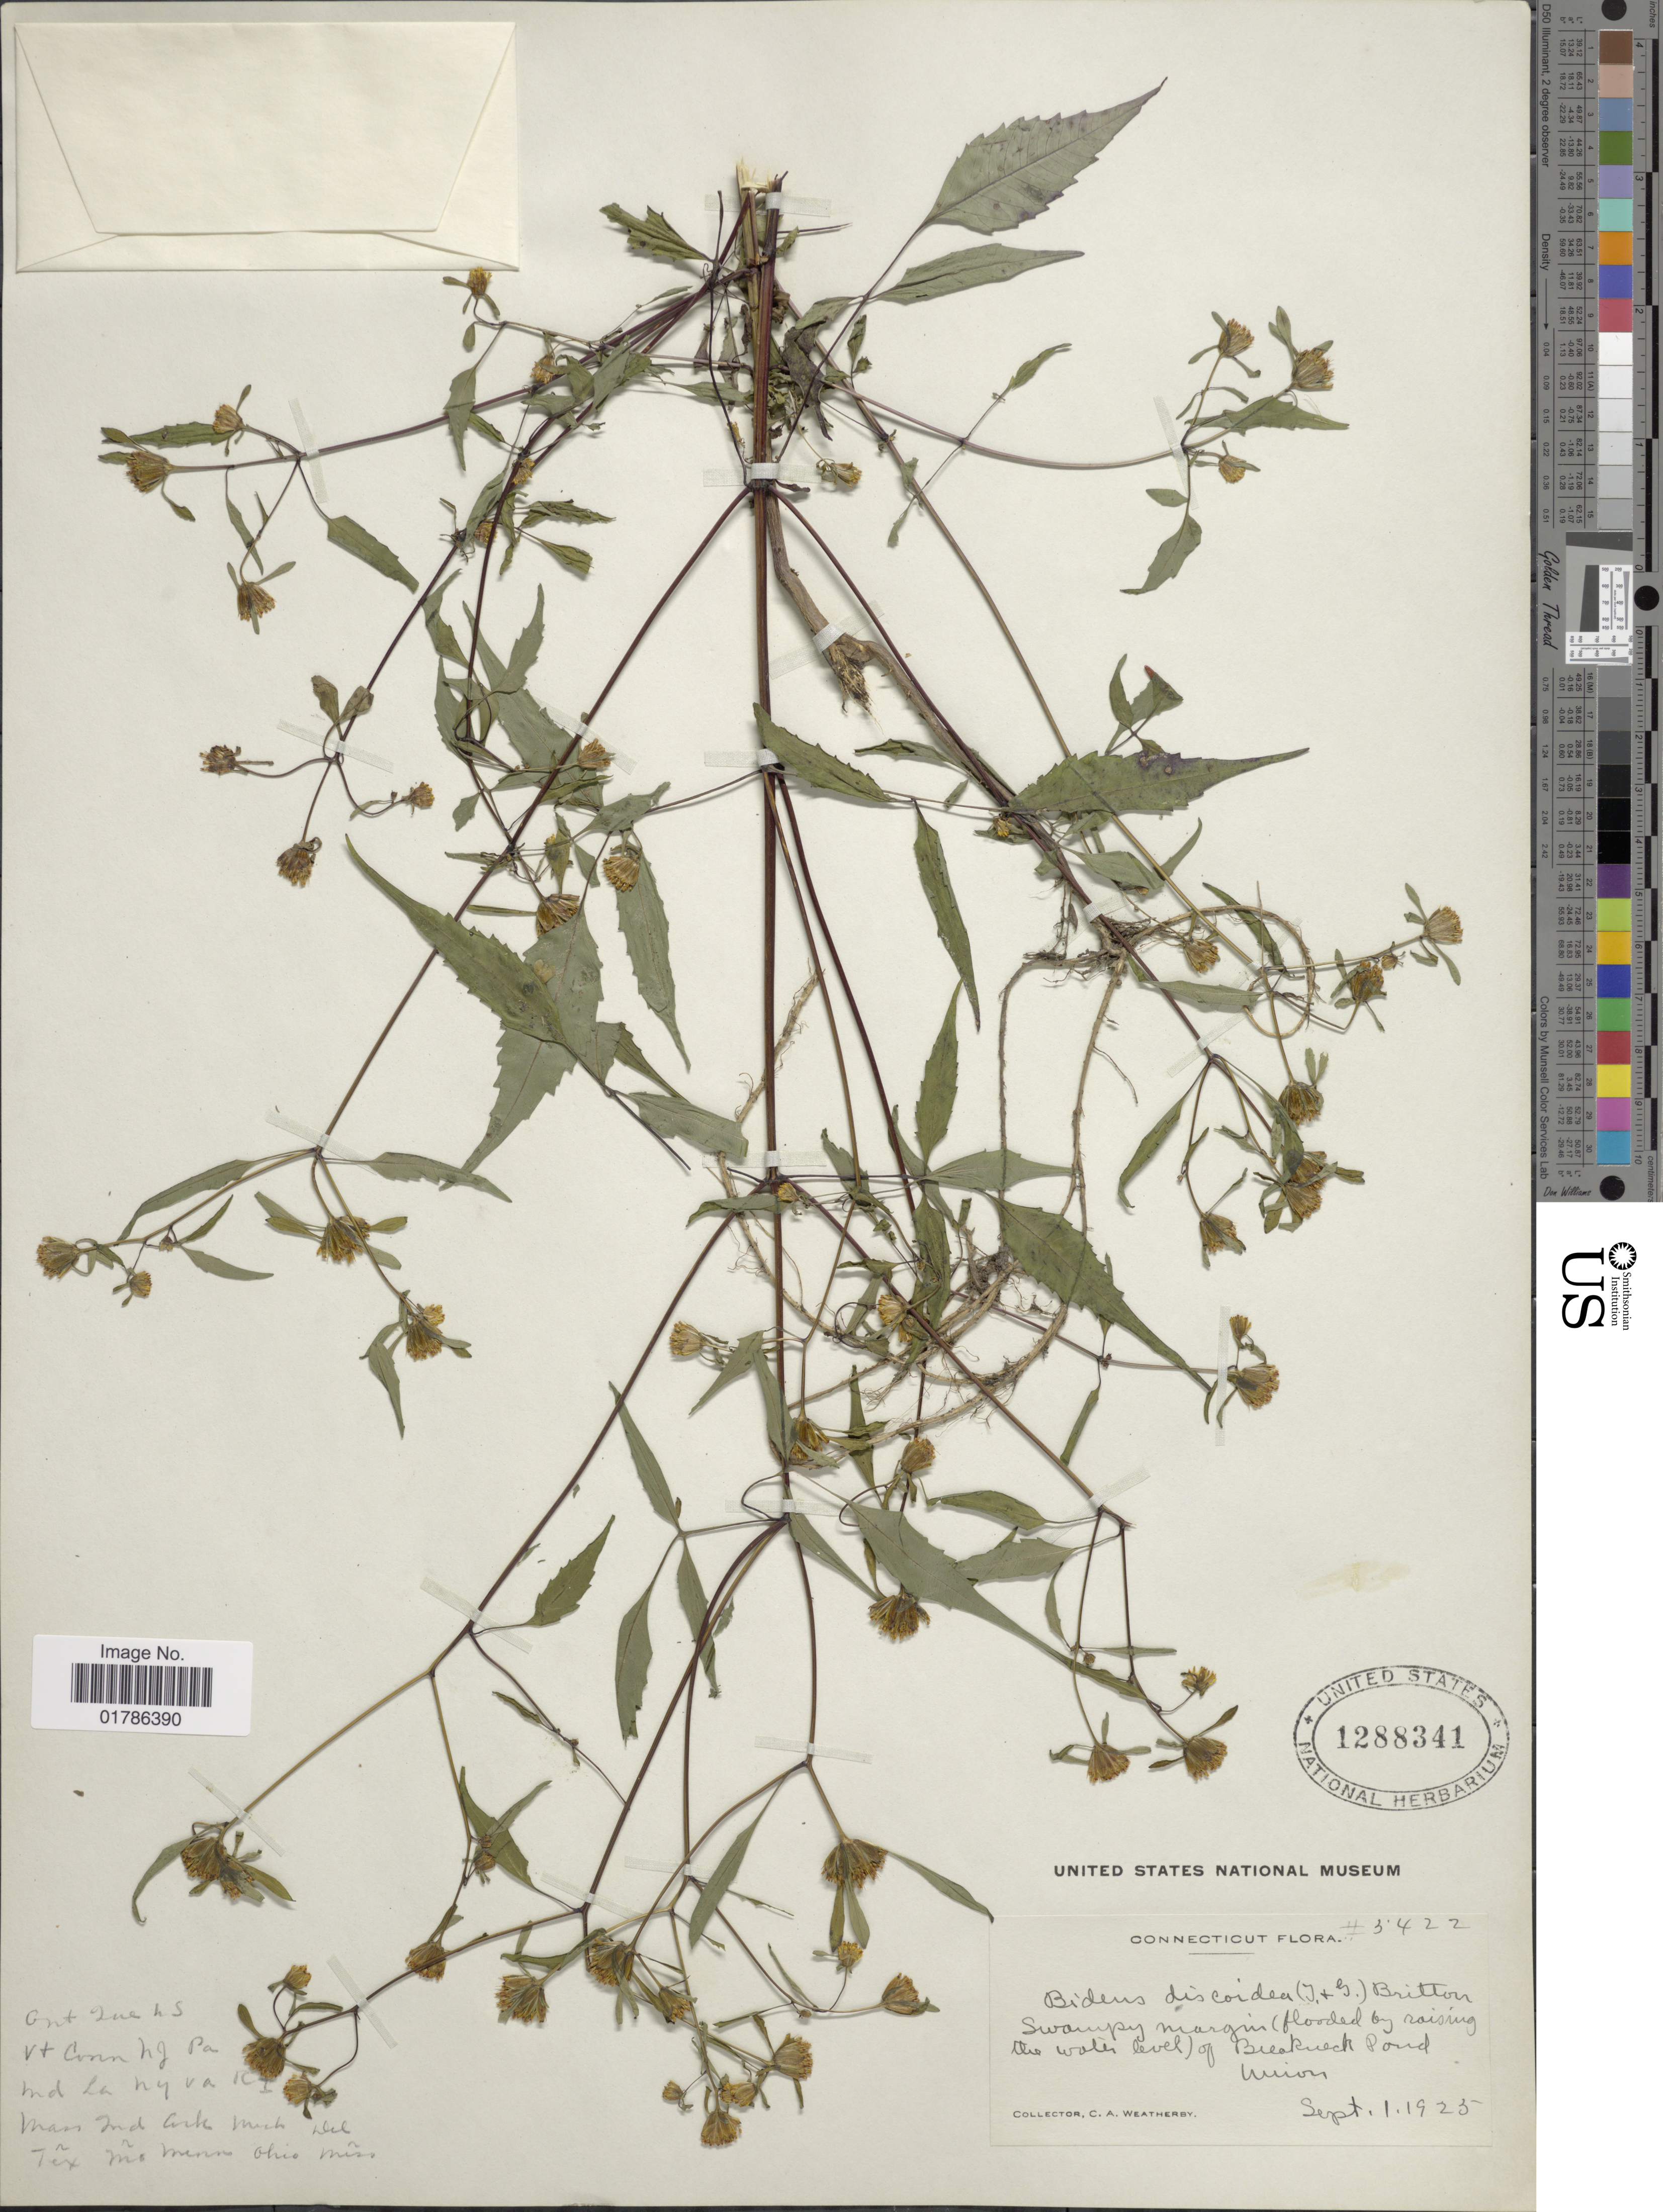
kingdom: Plantae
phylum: Tracheophyta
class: Magnoliopsida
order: Asterales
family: Asteraceae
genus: Bidens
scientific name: Bidens discoidea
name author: (Torr. & A. Gray) Britton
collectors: C. A. Weatherby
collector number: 3422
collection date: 1925-01-19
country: United States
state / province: Connecticut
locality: Swampy margin (flooded by raising the water level) of Breakneck Pond, Union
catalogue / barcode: US 1288341